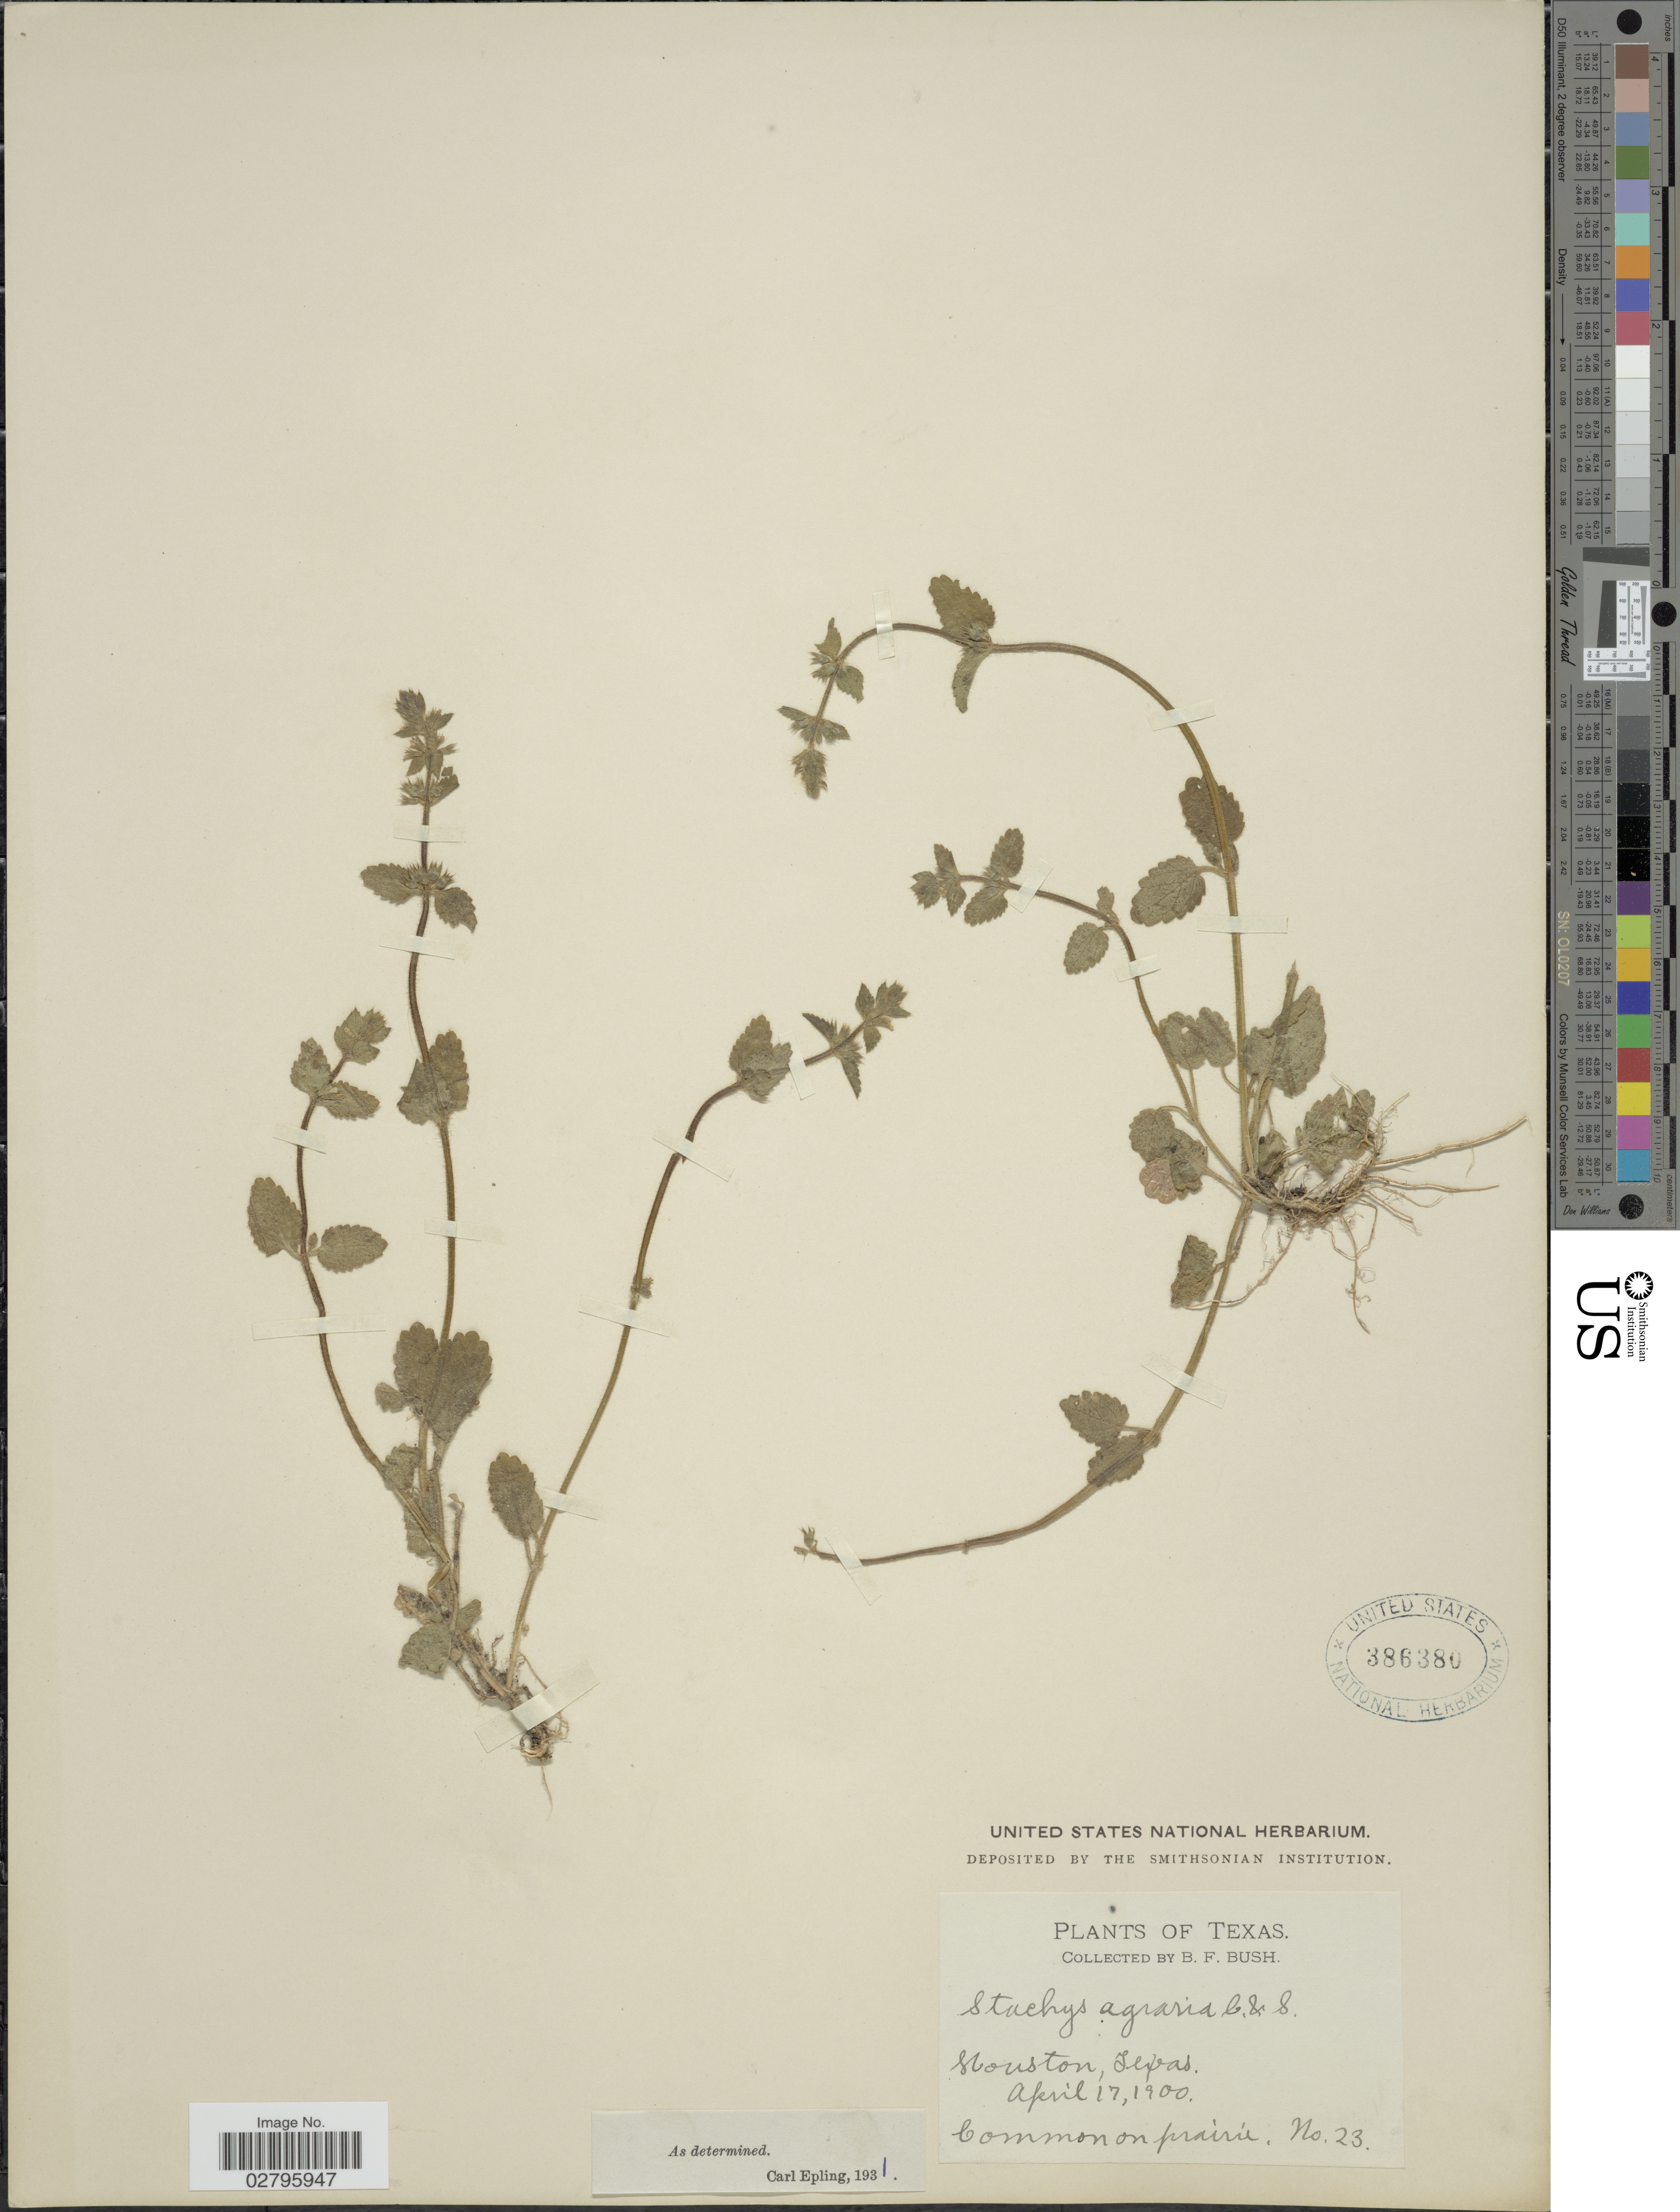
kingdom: Plantae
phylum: Tracheophyta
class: Magnoliopsida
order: Lamiales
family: Lamiaceae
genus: Stachys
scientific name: Stachys agraria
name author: Schltdl. & Cham.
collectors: B. F. Bush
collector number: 23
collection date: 1900-04-17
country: United States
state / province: Texas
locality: Houston, Texas.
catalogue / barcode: US 386380